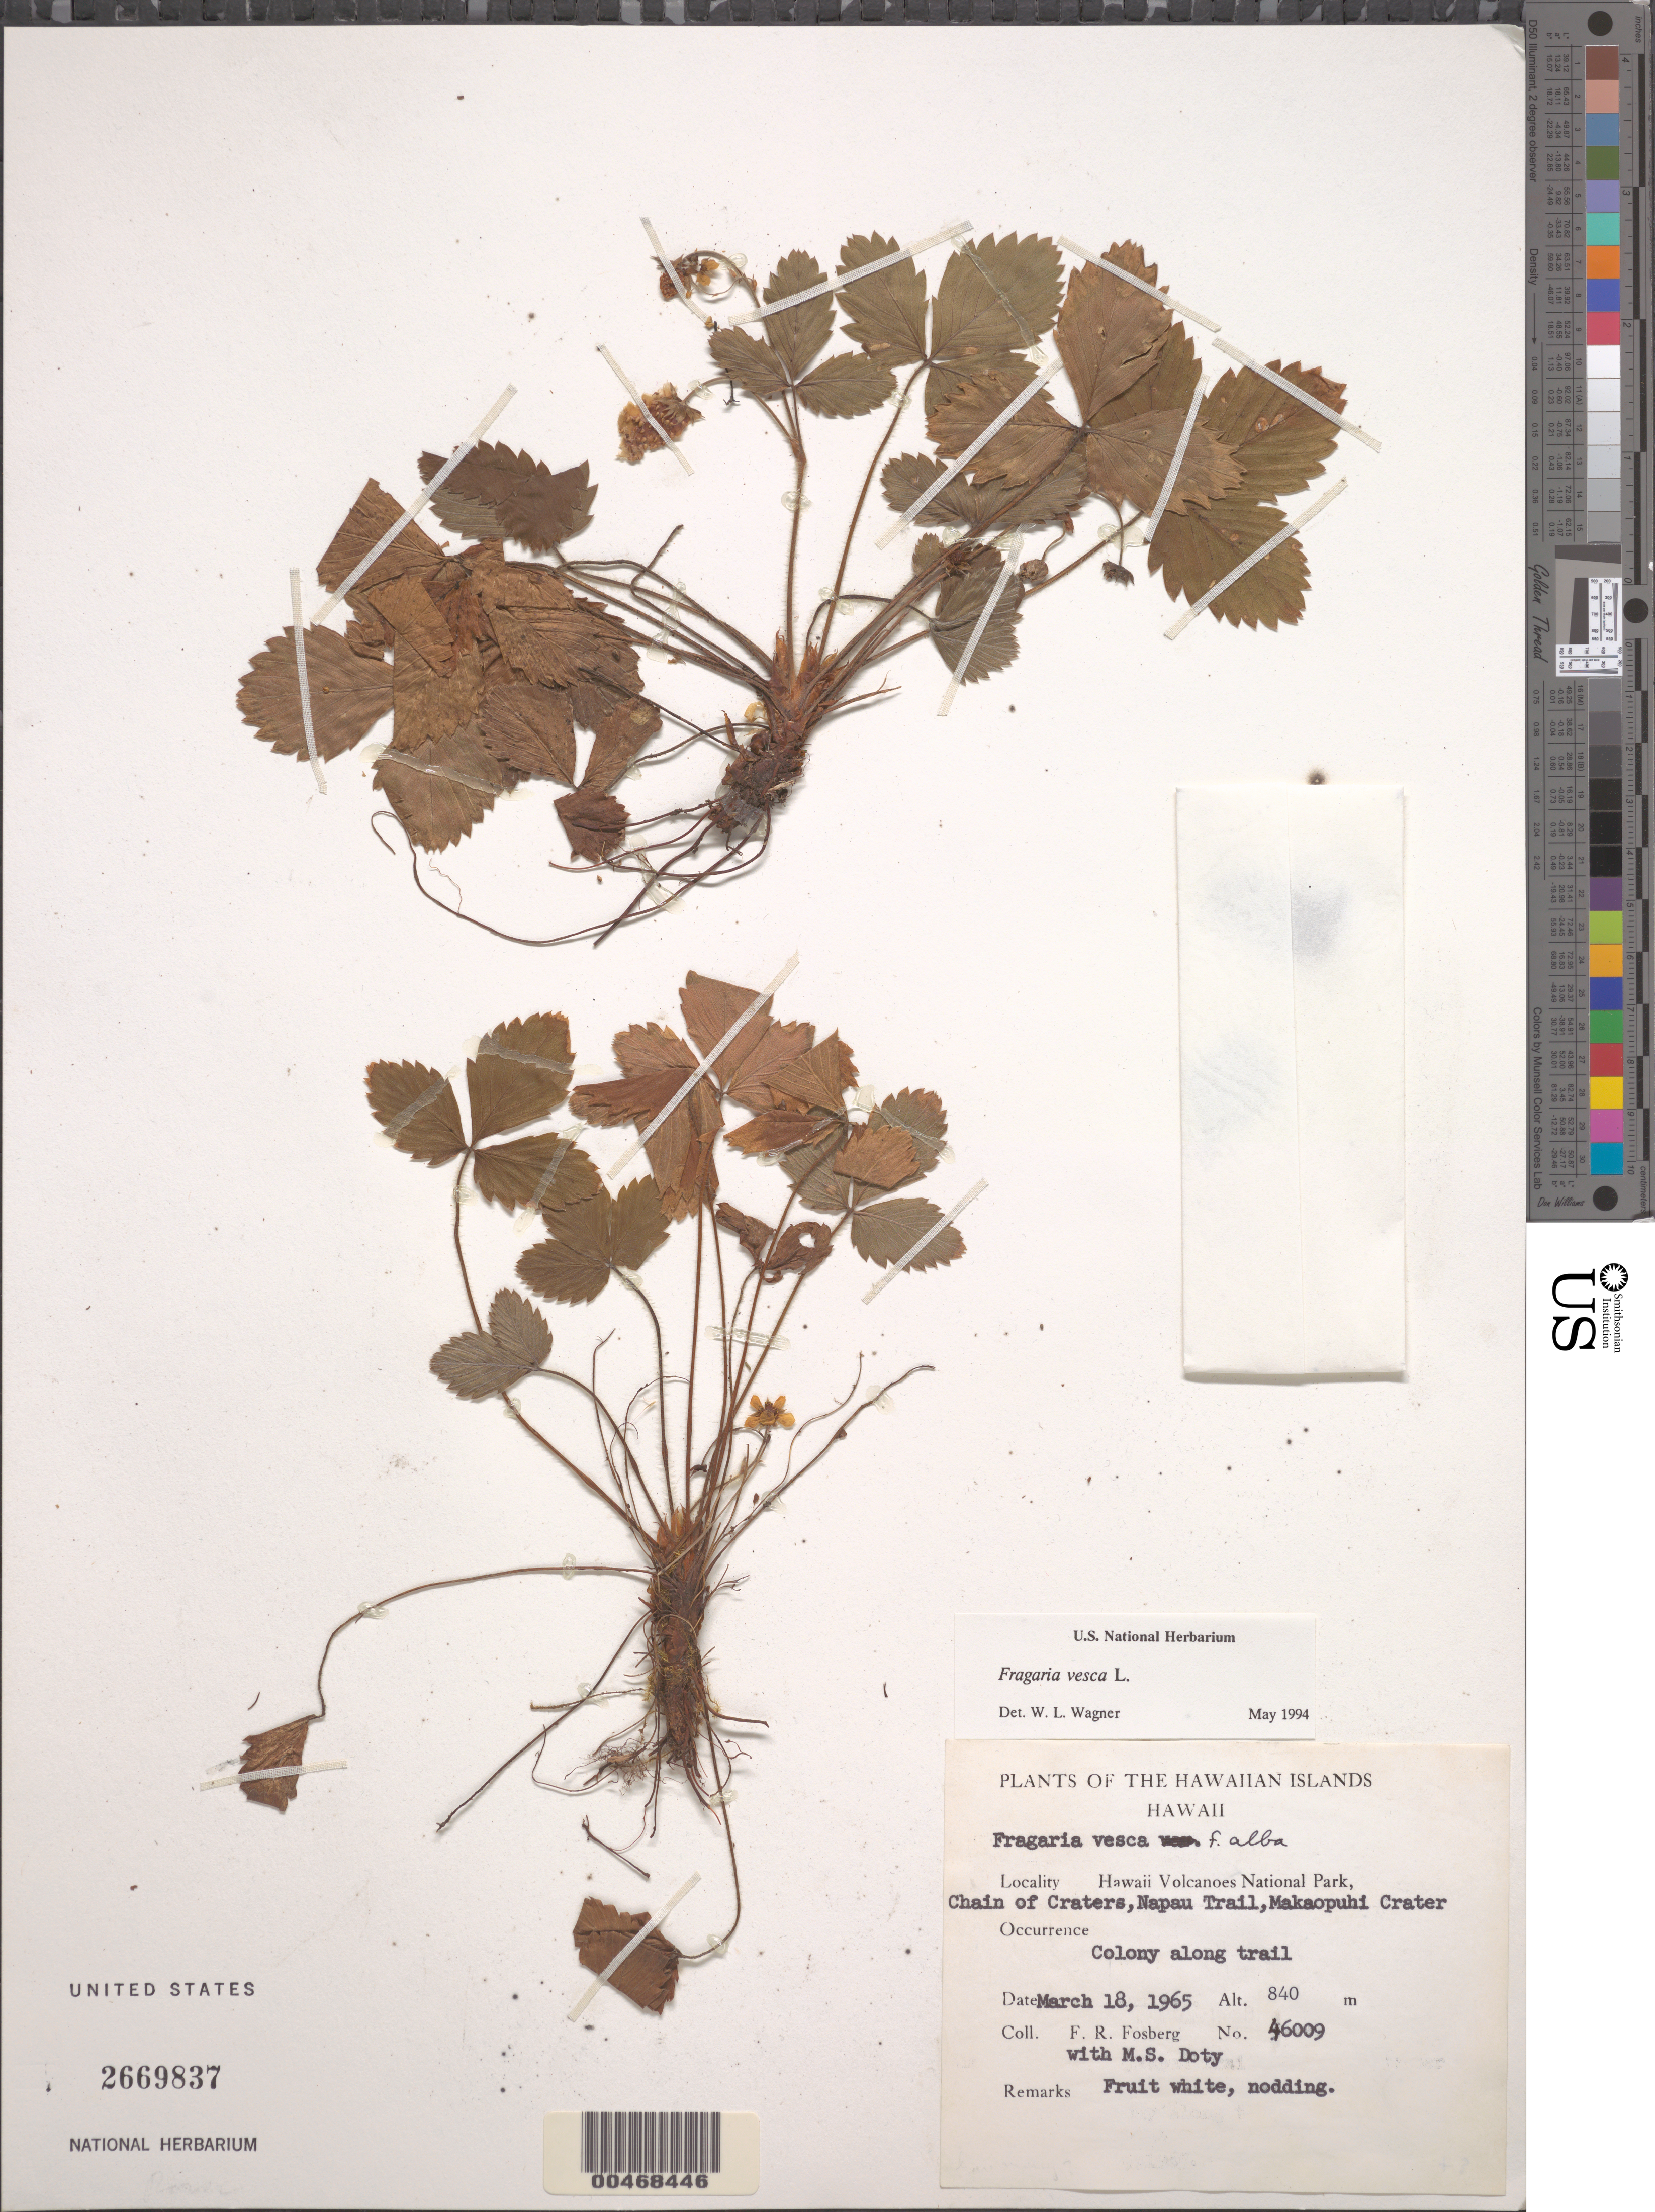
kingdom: Plantae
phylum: Tracheophyta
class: Magnoliopsida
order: Rosales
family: Rosaceae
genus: Fragaria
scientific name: Fragaria vesca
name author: L.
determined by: Wagner, W. L., (BOT), Smithsonian Institution - National Museum of Natural History (UNITED STATES)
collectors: F. R. Fosberg & M. S. Doty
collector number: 46009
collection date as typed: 18 Mar 1965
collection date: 1965-03-18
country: United States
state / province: Hawaii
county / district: Hawaii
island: Hawaii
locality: Hawaii Volcanoes National Park, Chain of Craters, Napau Trail, Makaopuhi Crater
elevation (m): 840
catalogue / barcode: US 2669837